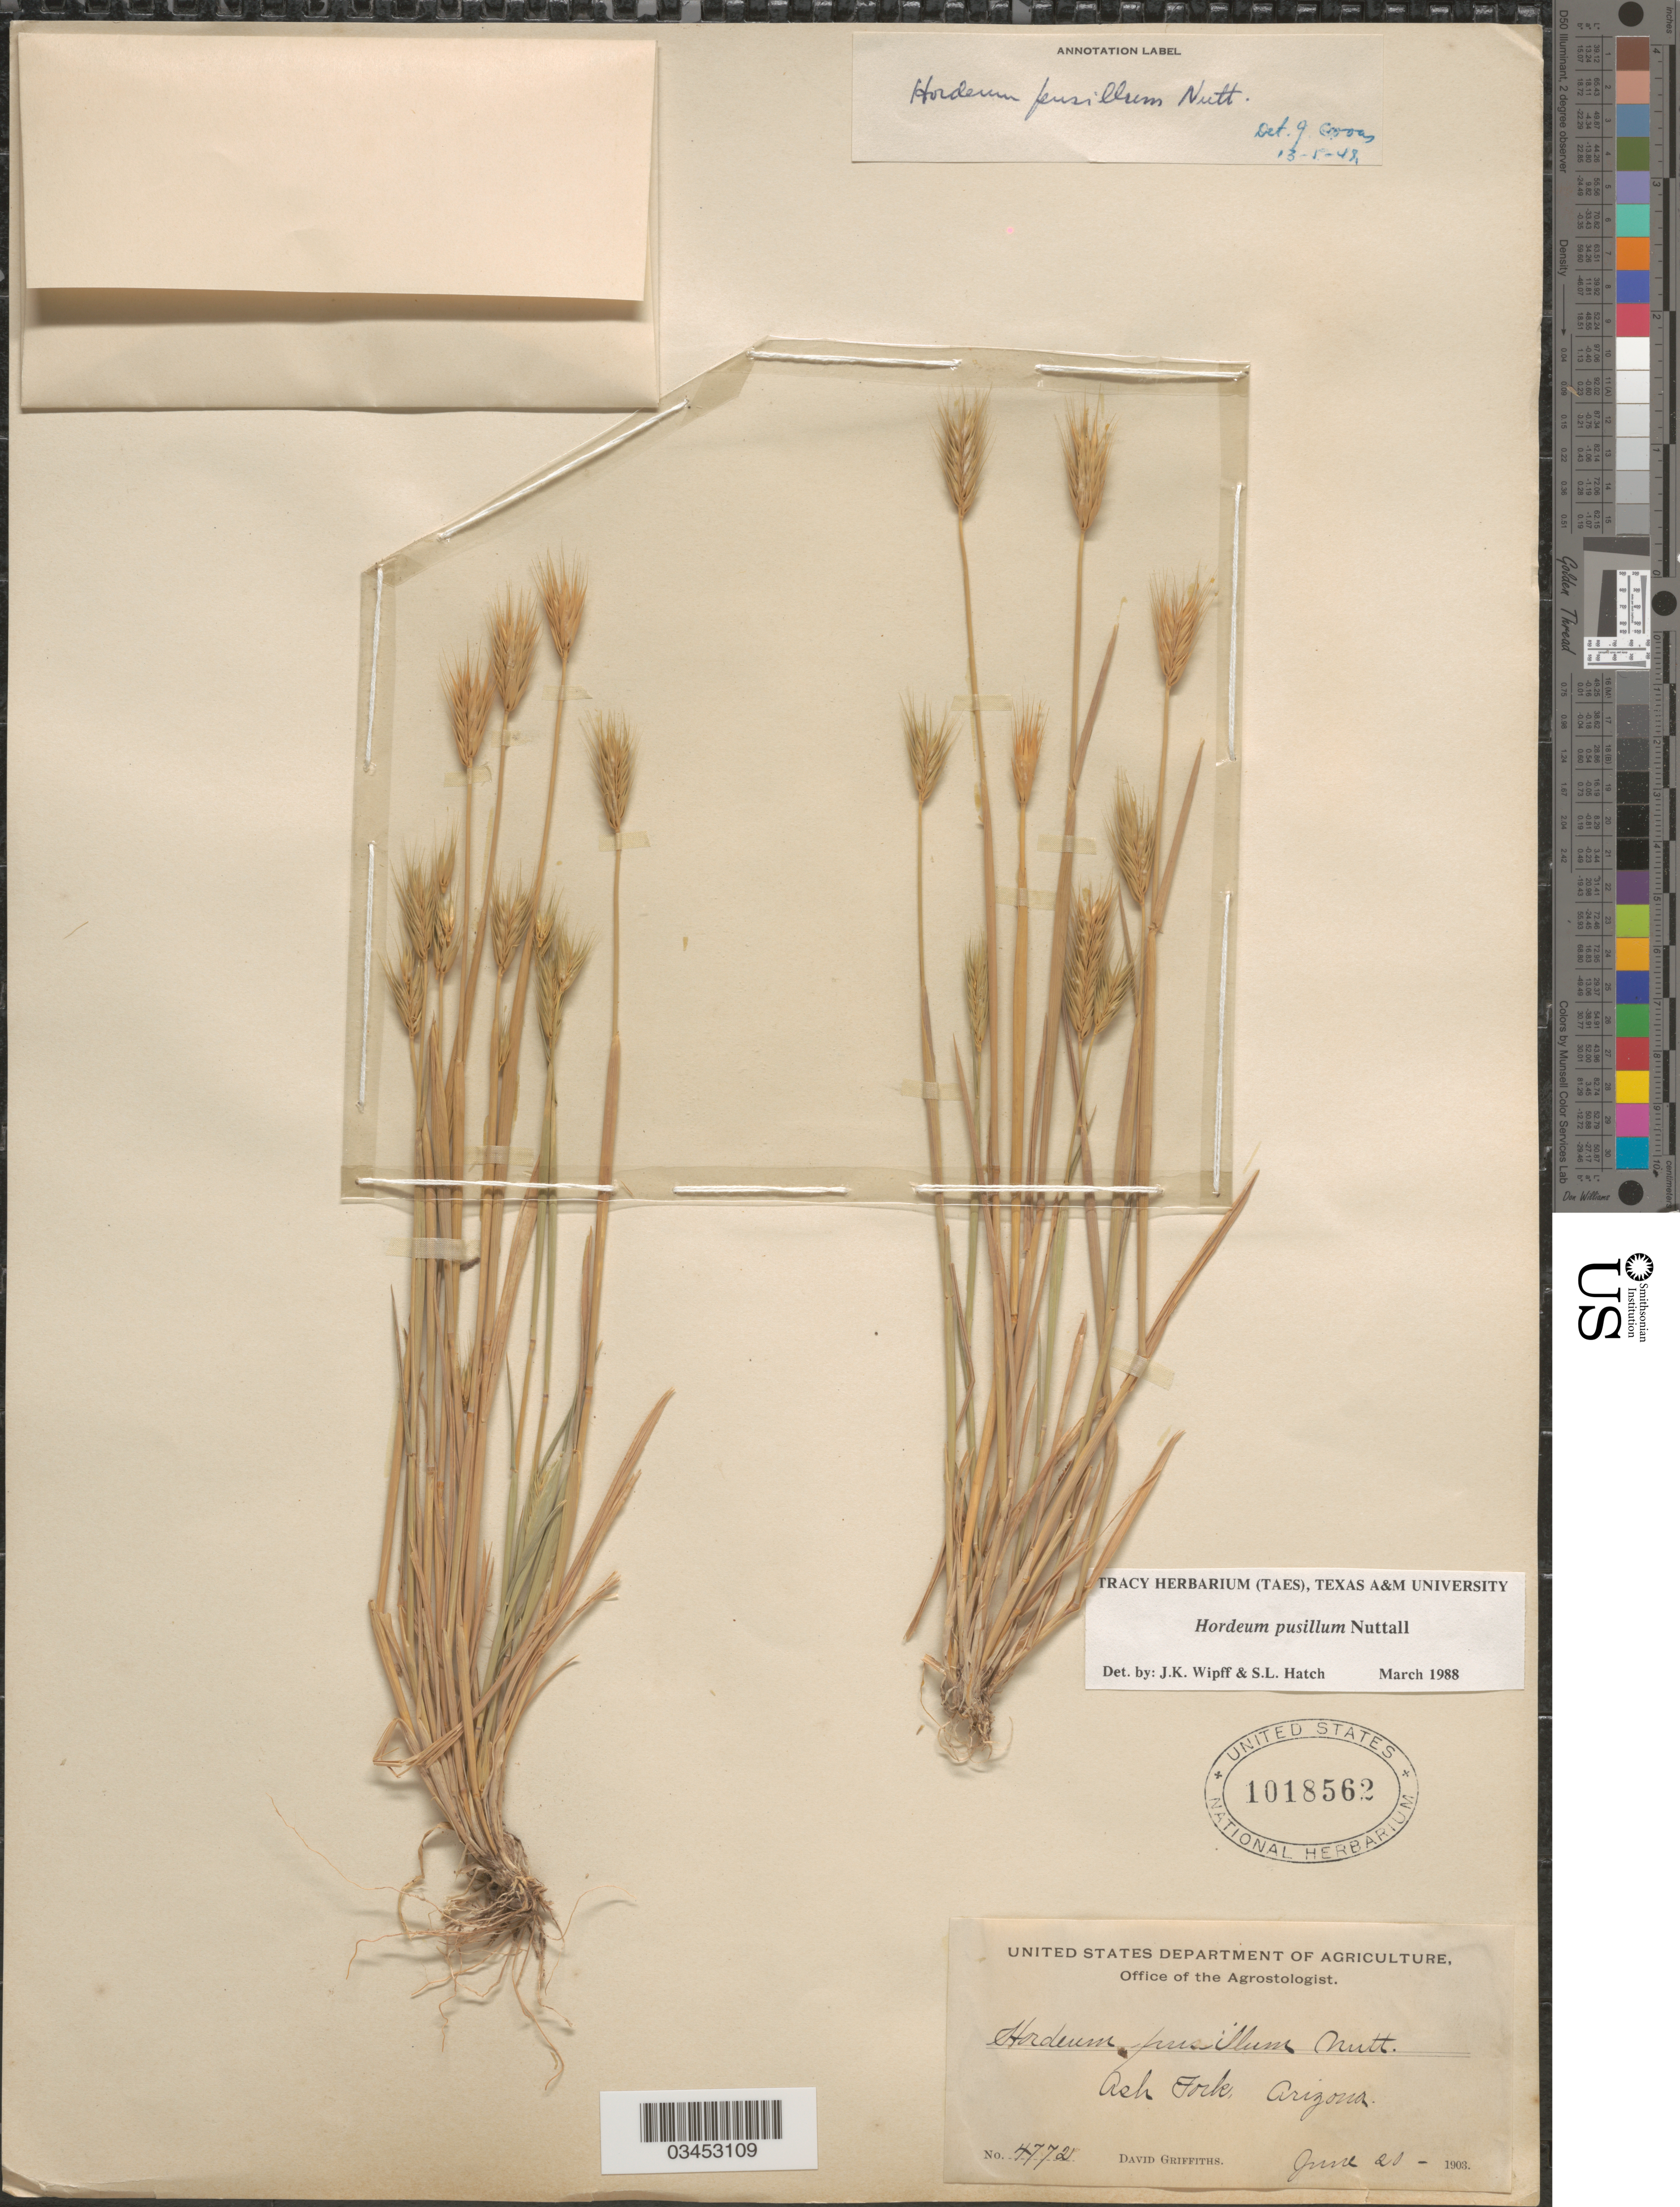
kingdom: Plantae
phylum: Tracheophyta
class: Liliopsida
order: Poales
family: Poaceae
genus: Hordeum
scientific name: Hordeum pusillum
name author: Nutt.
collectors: D. Griffiths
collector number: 4772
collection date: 1903-06-20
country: United States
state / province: Arizona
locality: Ash Fork.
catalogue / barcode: US 1018562